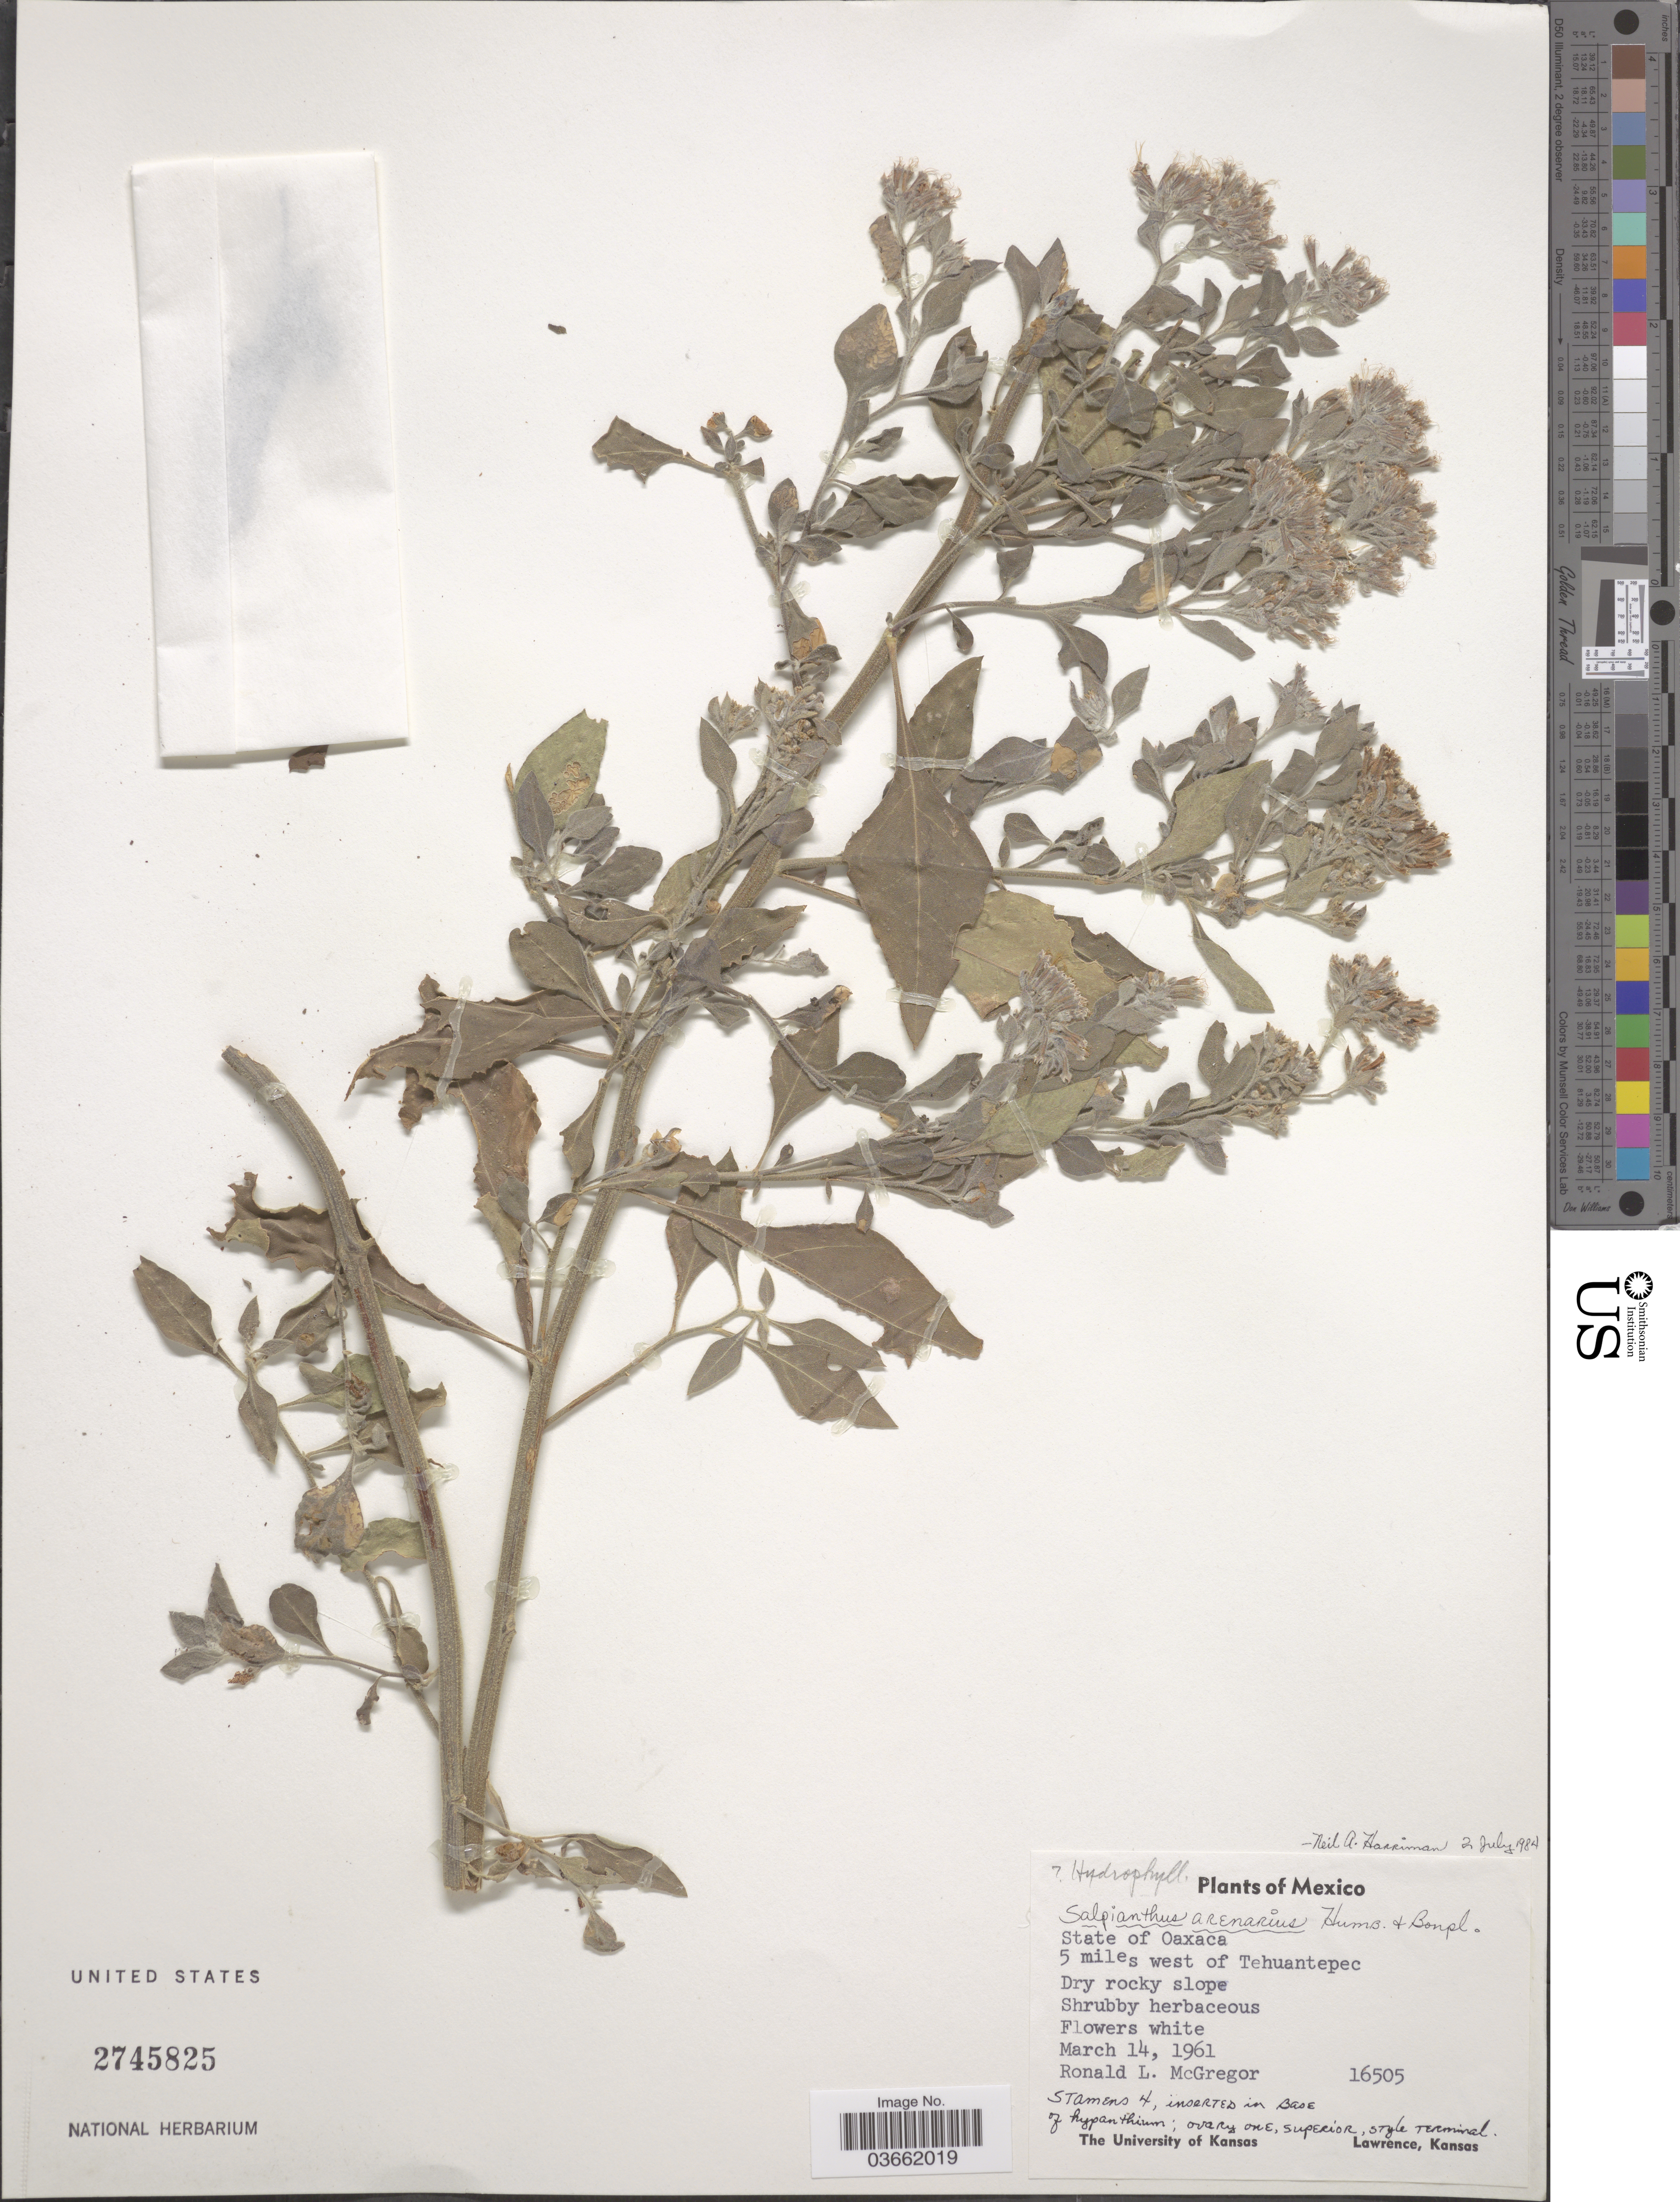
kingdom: Plantae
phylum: Tracheophyta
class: Magnoliopsida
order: Caryophyllales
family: Nyctaginaceae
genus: Salpianthus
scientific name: Salpianthus arenarius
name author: Bonpl.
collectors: R. McGregor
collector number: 16505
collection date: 1961-03-14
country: Mexico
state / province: Oaxaca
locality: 5 miles west of Tehuantepec.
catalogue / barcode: US 2745825